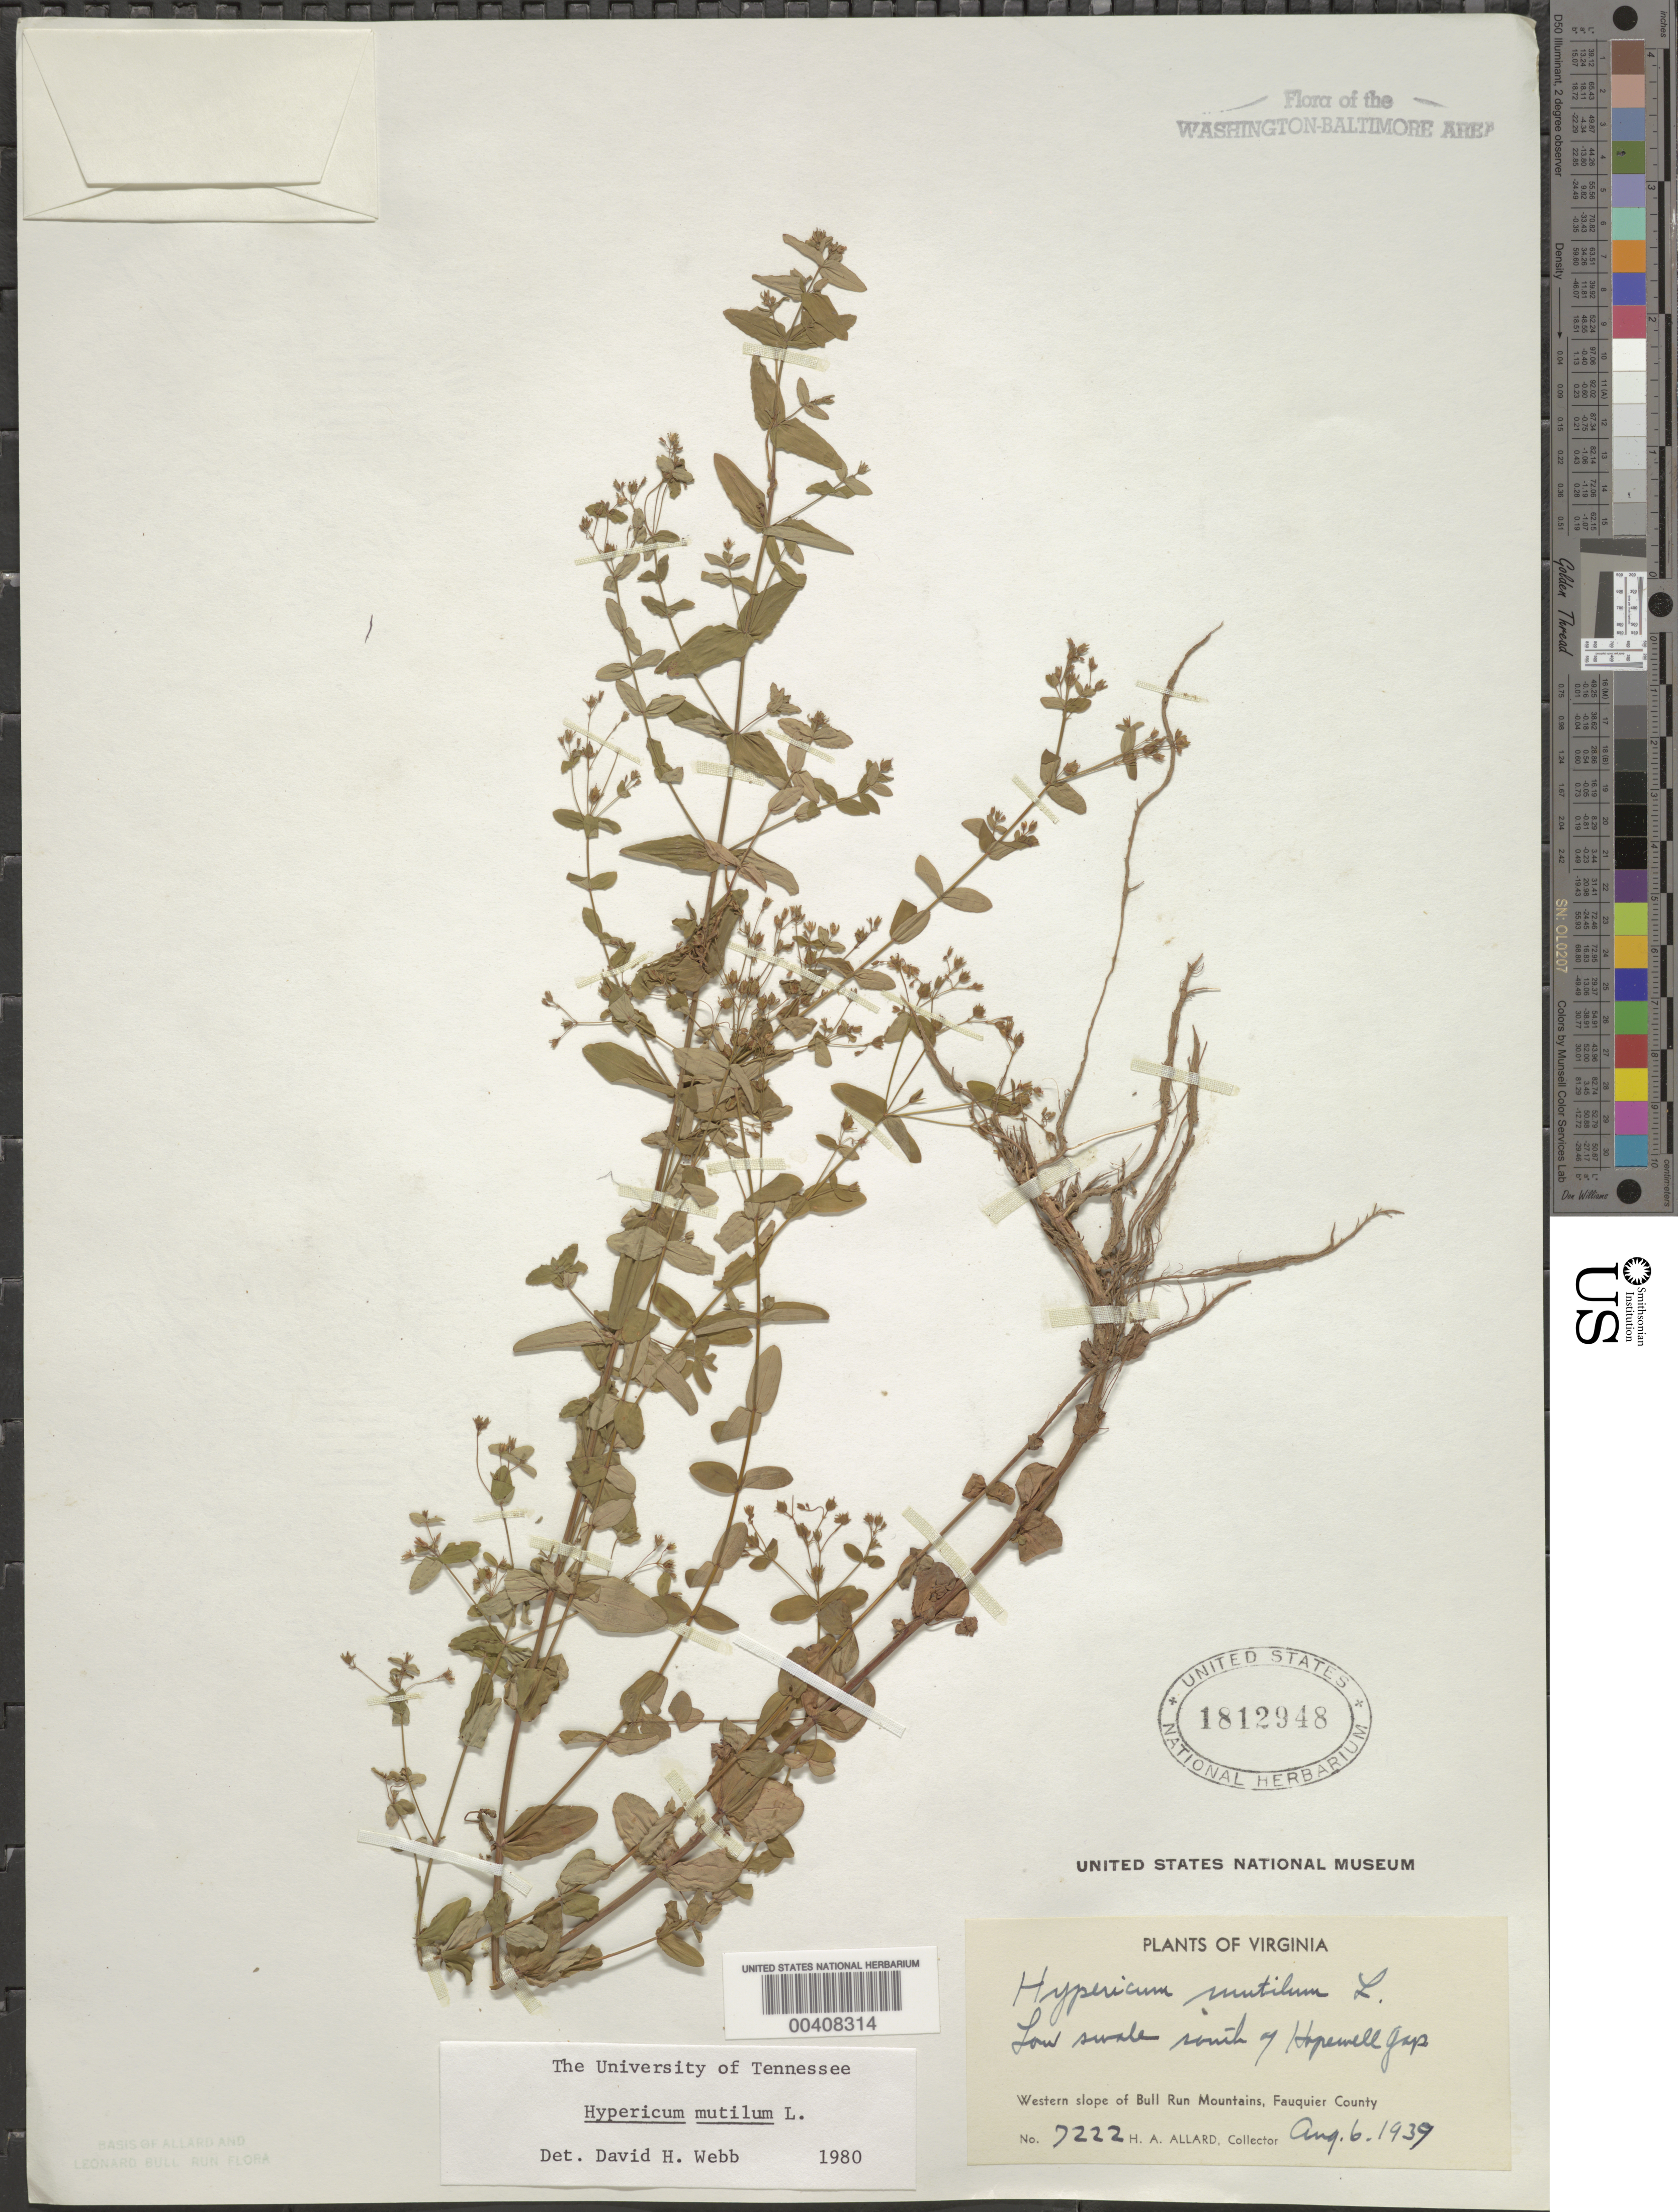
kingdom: Plantae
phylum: Tracheophyta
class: Magnoliopsida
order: Malpighiales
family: Hypericaceae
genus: Hypericum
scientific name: Hypericum mutilum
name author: L.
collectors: H. A. Allard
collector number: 7222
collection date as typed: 06 Aug 1939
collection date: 1939-08-06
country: United States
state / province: Virginia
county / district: Fauquier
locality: S of Hopewell Gap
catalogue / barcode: US 1812948